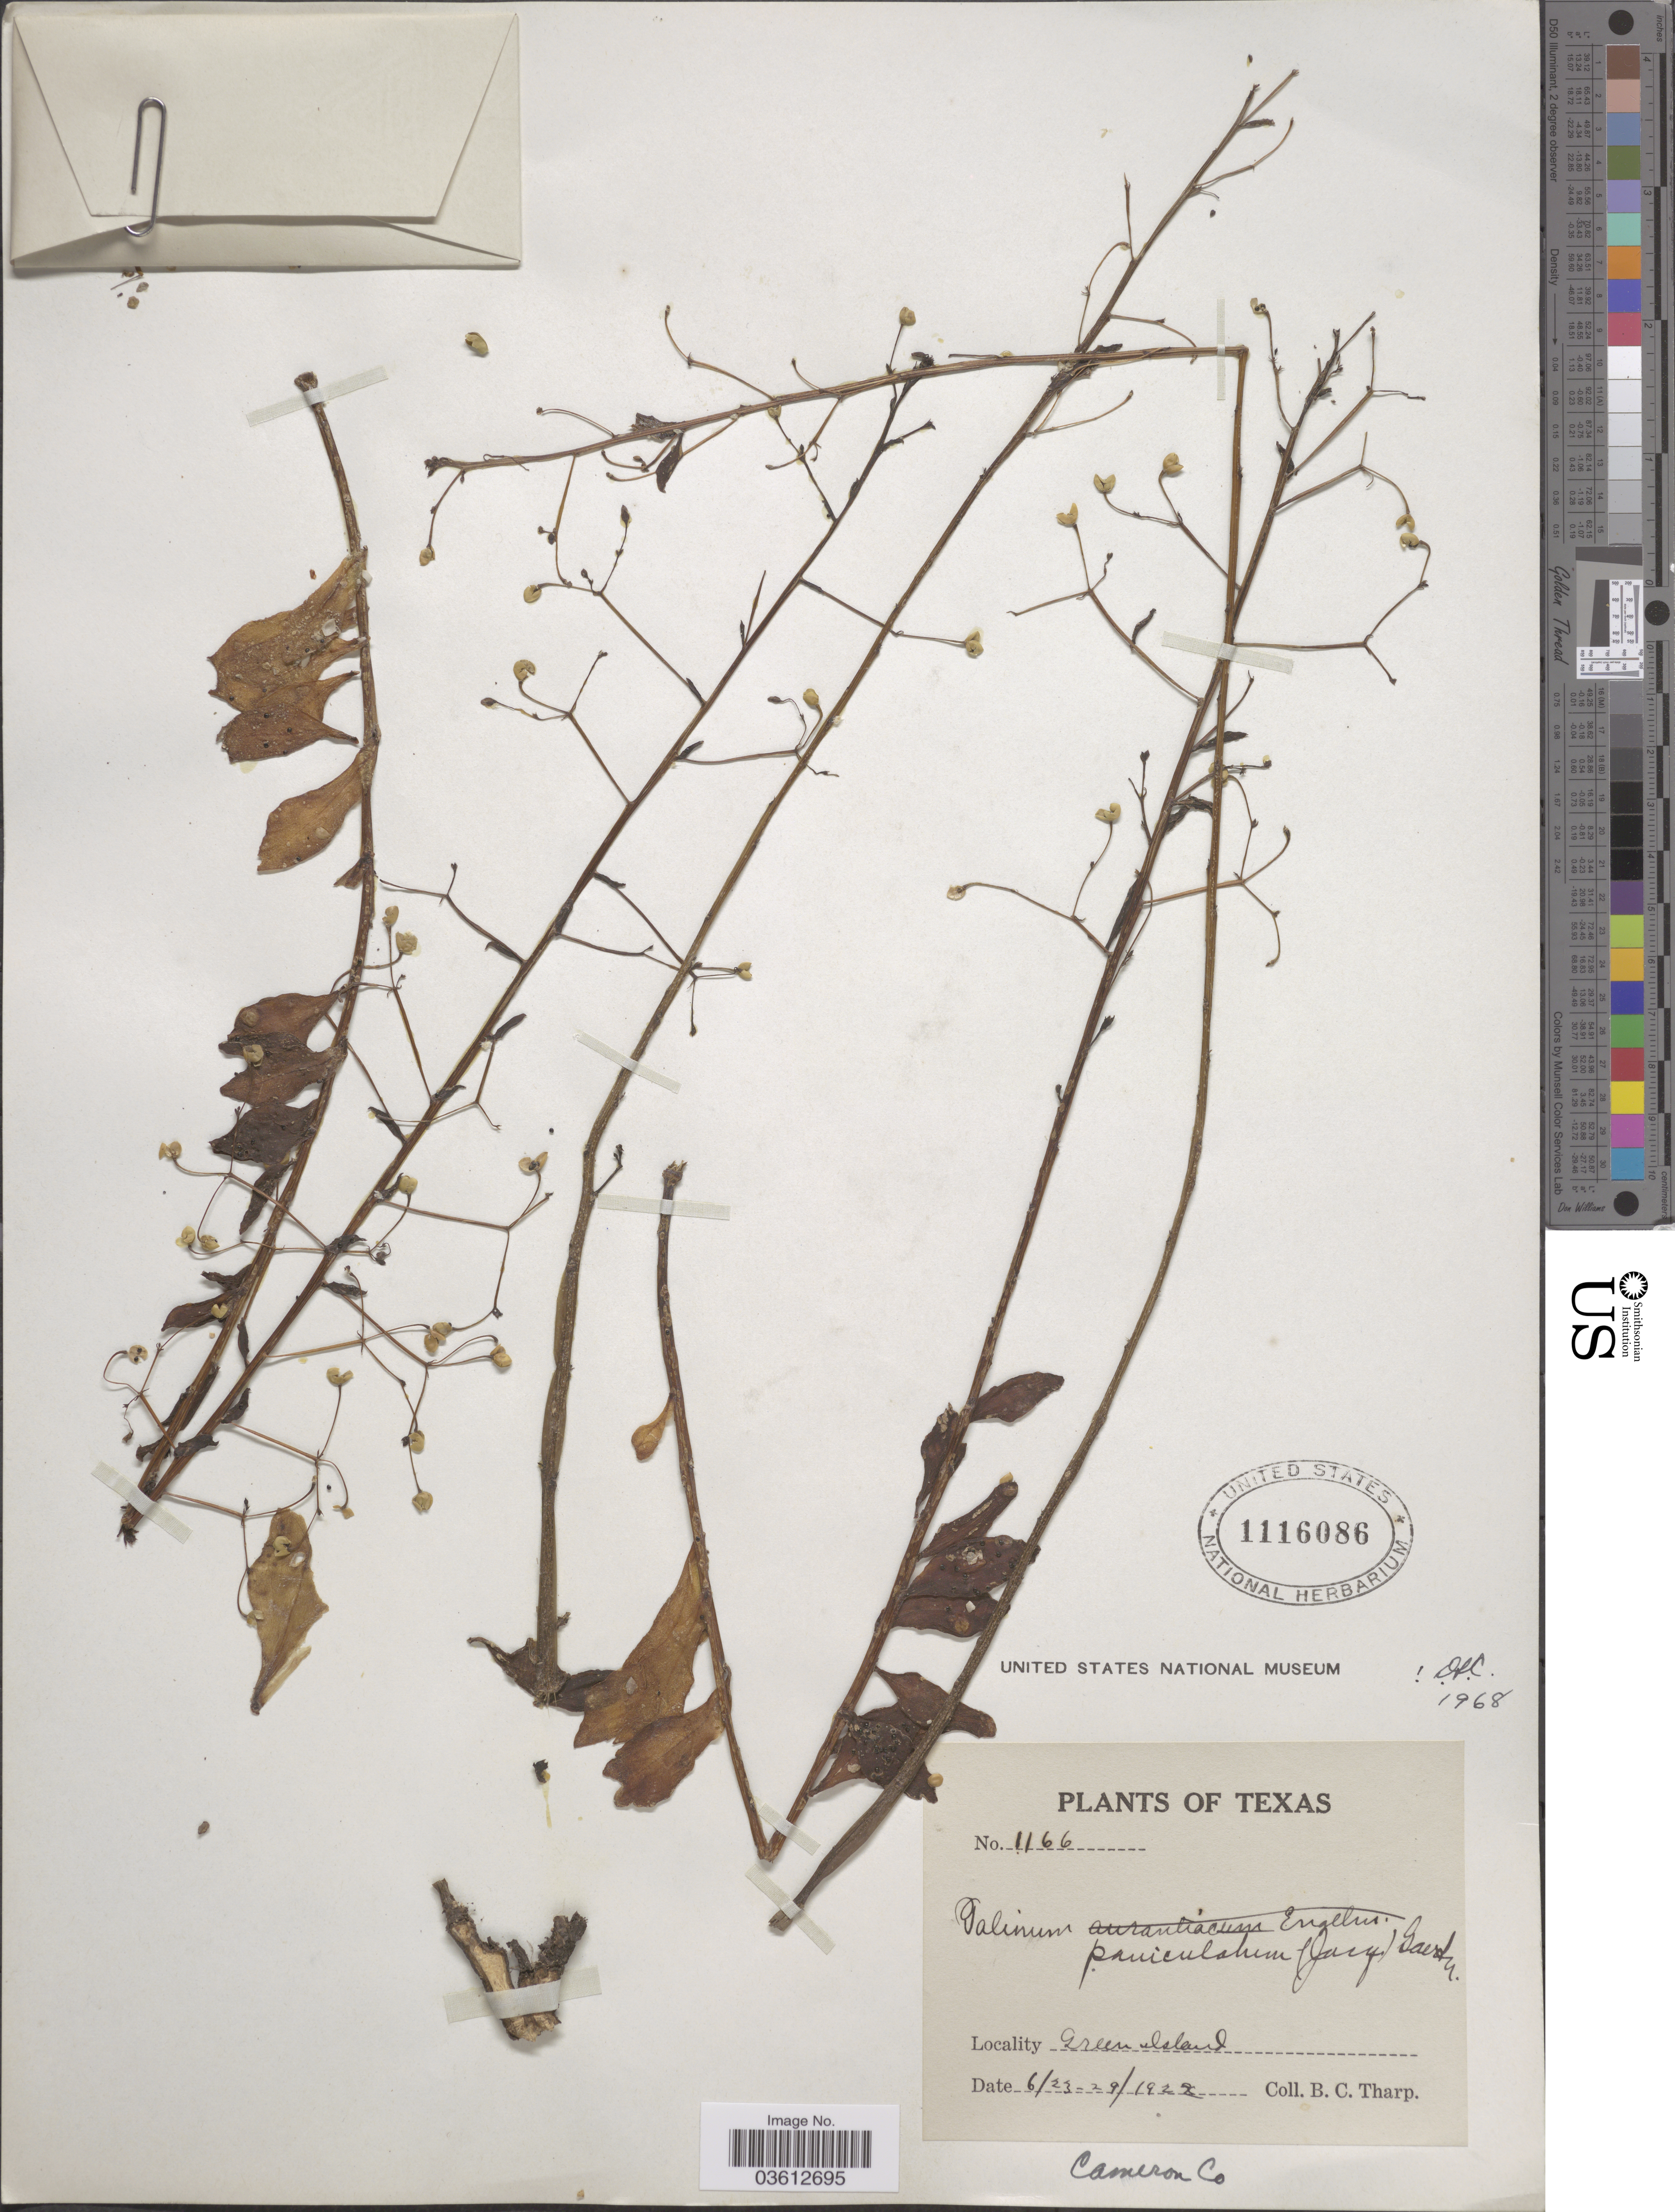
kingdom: Plantae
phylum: Tracheophyta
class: Magnoliopsida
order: Caryophyllales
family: Talinaceae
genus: Talinum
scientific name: Talinum paniculatum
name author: (Jacq.) Gaertn.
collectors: B. C. Tharp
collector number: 1166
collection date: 1922-06-23/1922-06-29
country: United States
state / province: Texas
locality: Green Island. Cameron Co.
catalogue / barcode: US 1116086